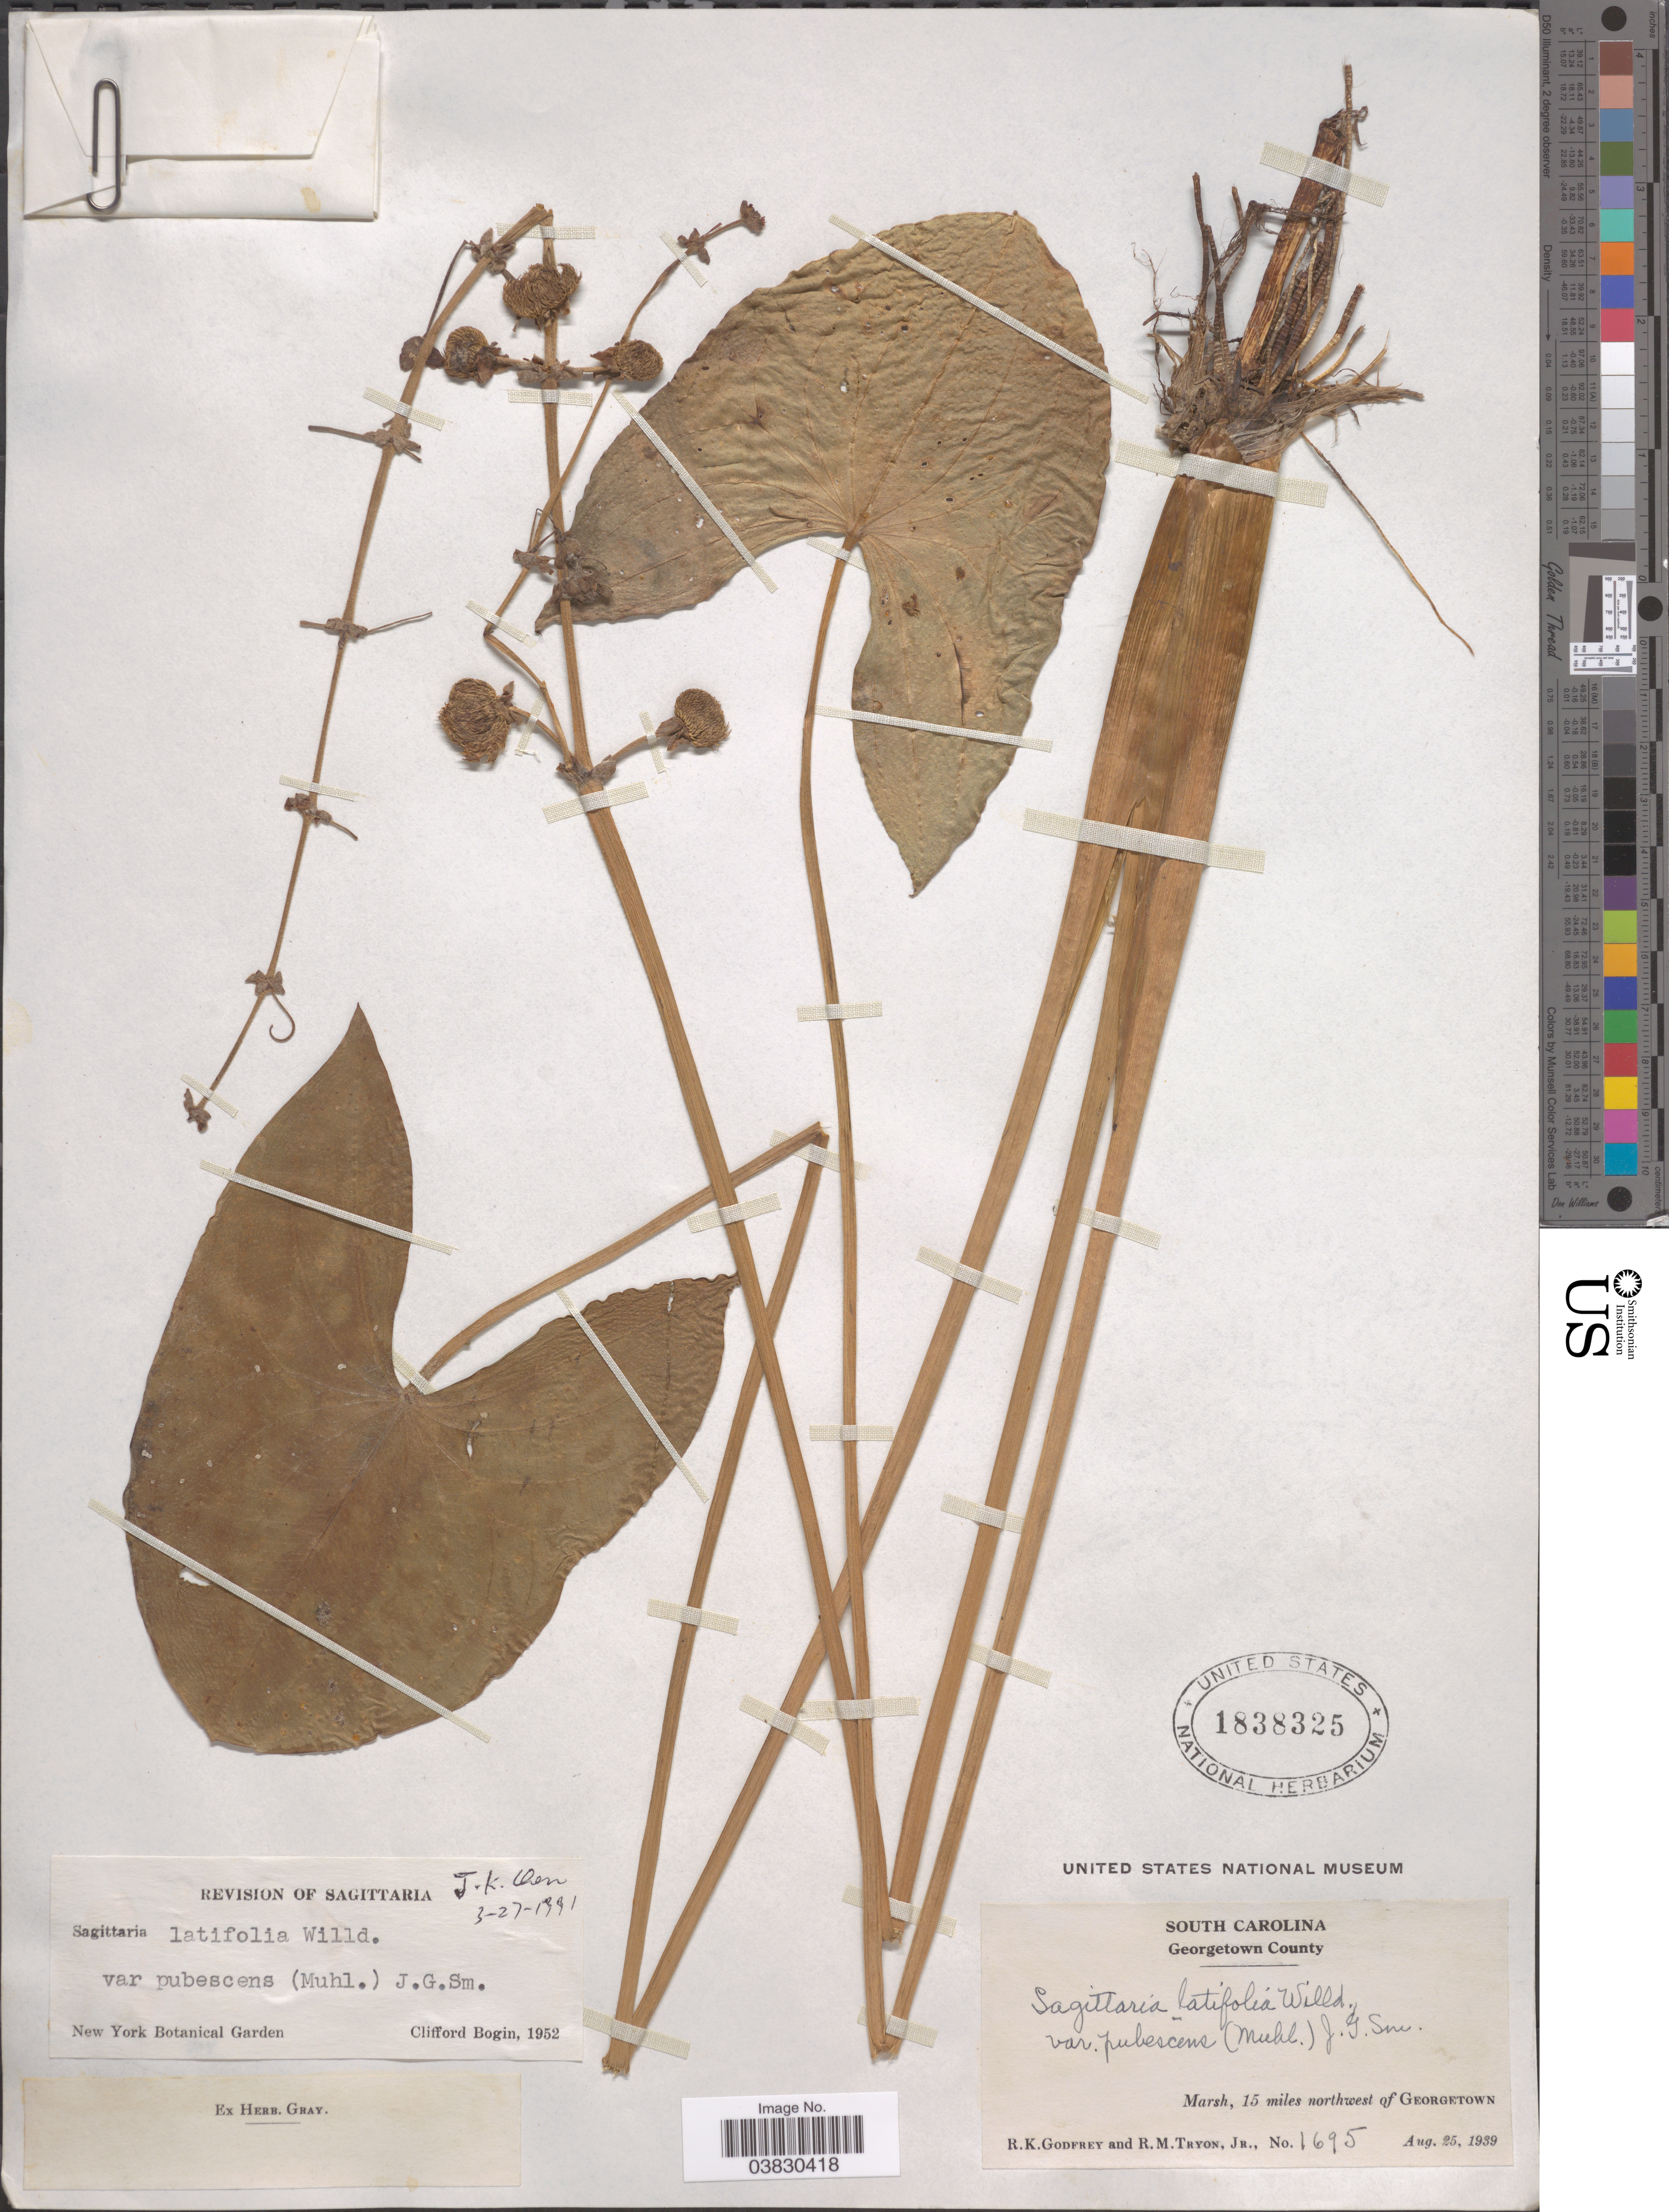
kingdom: Plantae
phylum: Tracheophyta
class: Liliopsida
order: Alismatales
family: Alismataceae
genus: Sagittaria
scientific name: Sagittaria latifolia var. pubescens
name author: (Muhl.) J.G. Sm.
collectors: R. K. Godfrey & R. Tryon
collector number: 1695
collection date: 1939-08-25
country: United States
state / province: South Carolina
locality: Georgetown County. Marsh, 15 miles northwest of Georgetown.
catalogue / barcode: US 1838325